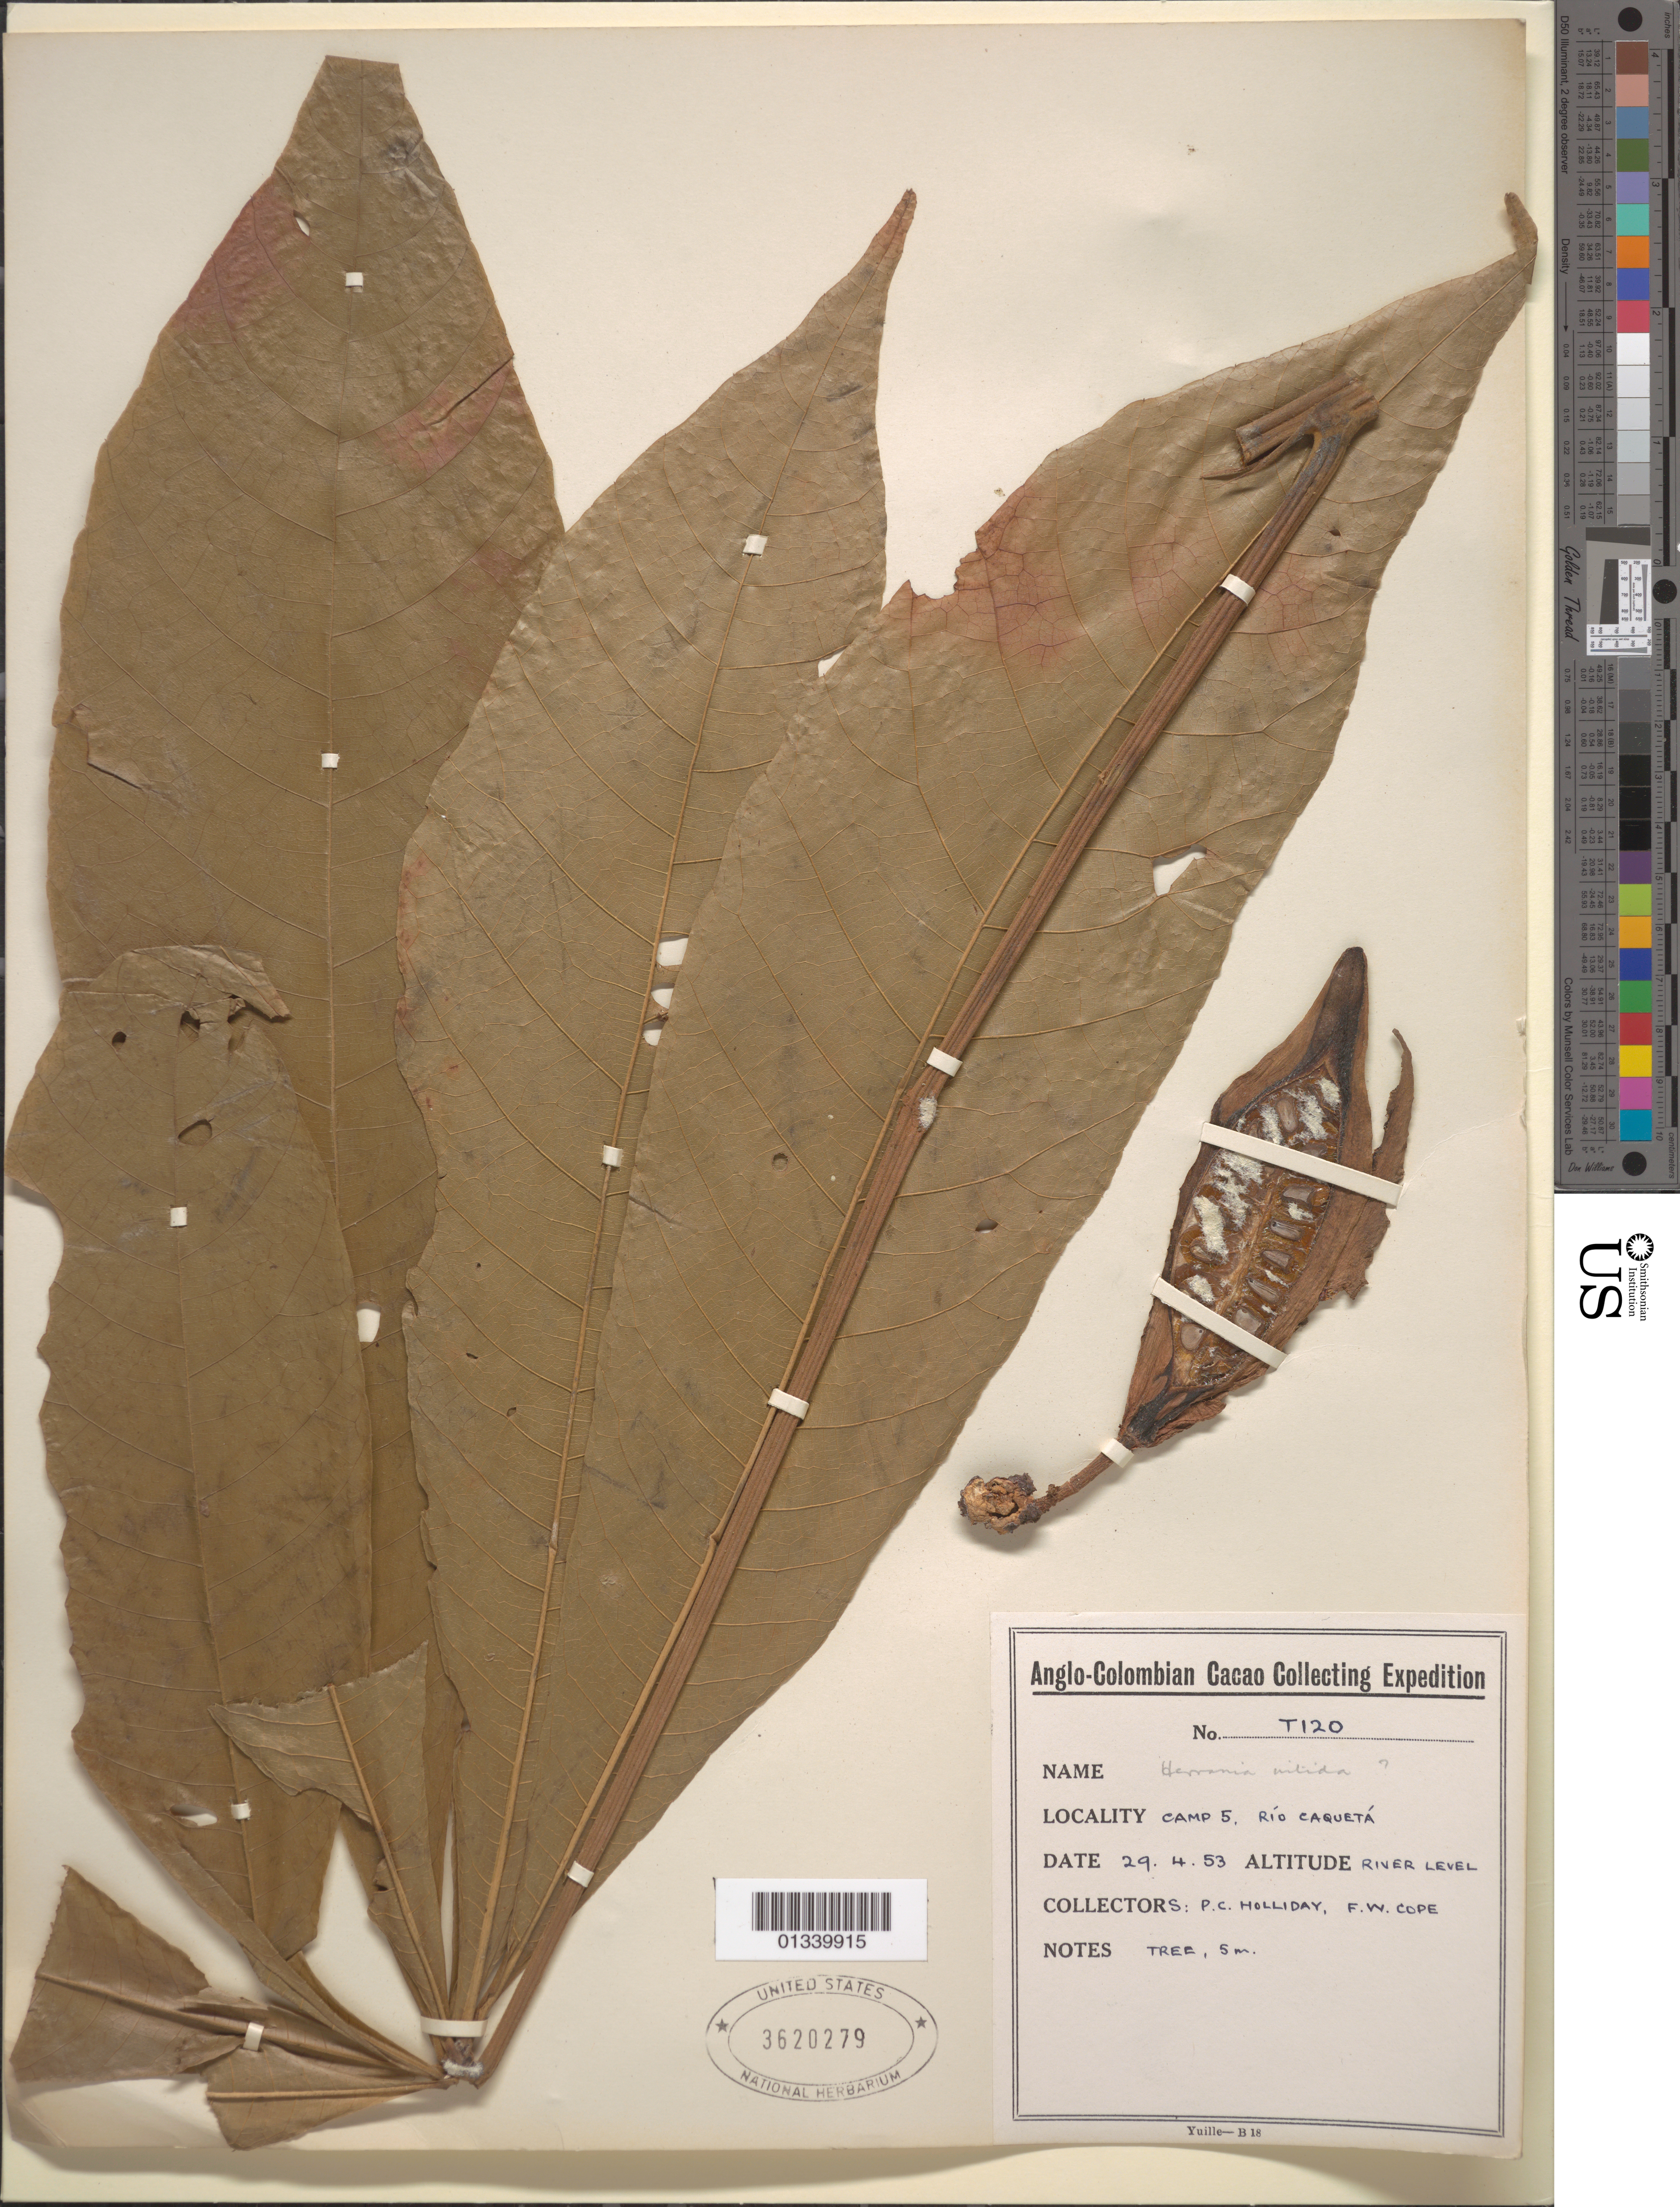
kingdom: Plantae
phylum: Tracheophyta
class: Magnoliopsida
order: Malvales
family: Malvaceae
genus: Herrania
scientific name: Herrania nitida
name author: (Poepp.) R.E. Schult.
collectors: P. C. Holliday & F. Cope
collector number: T-120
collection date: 1953-04-29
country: Colombia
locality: Camp 5, Rio Caqueta.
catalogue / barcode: US 3620279